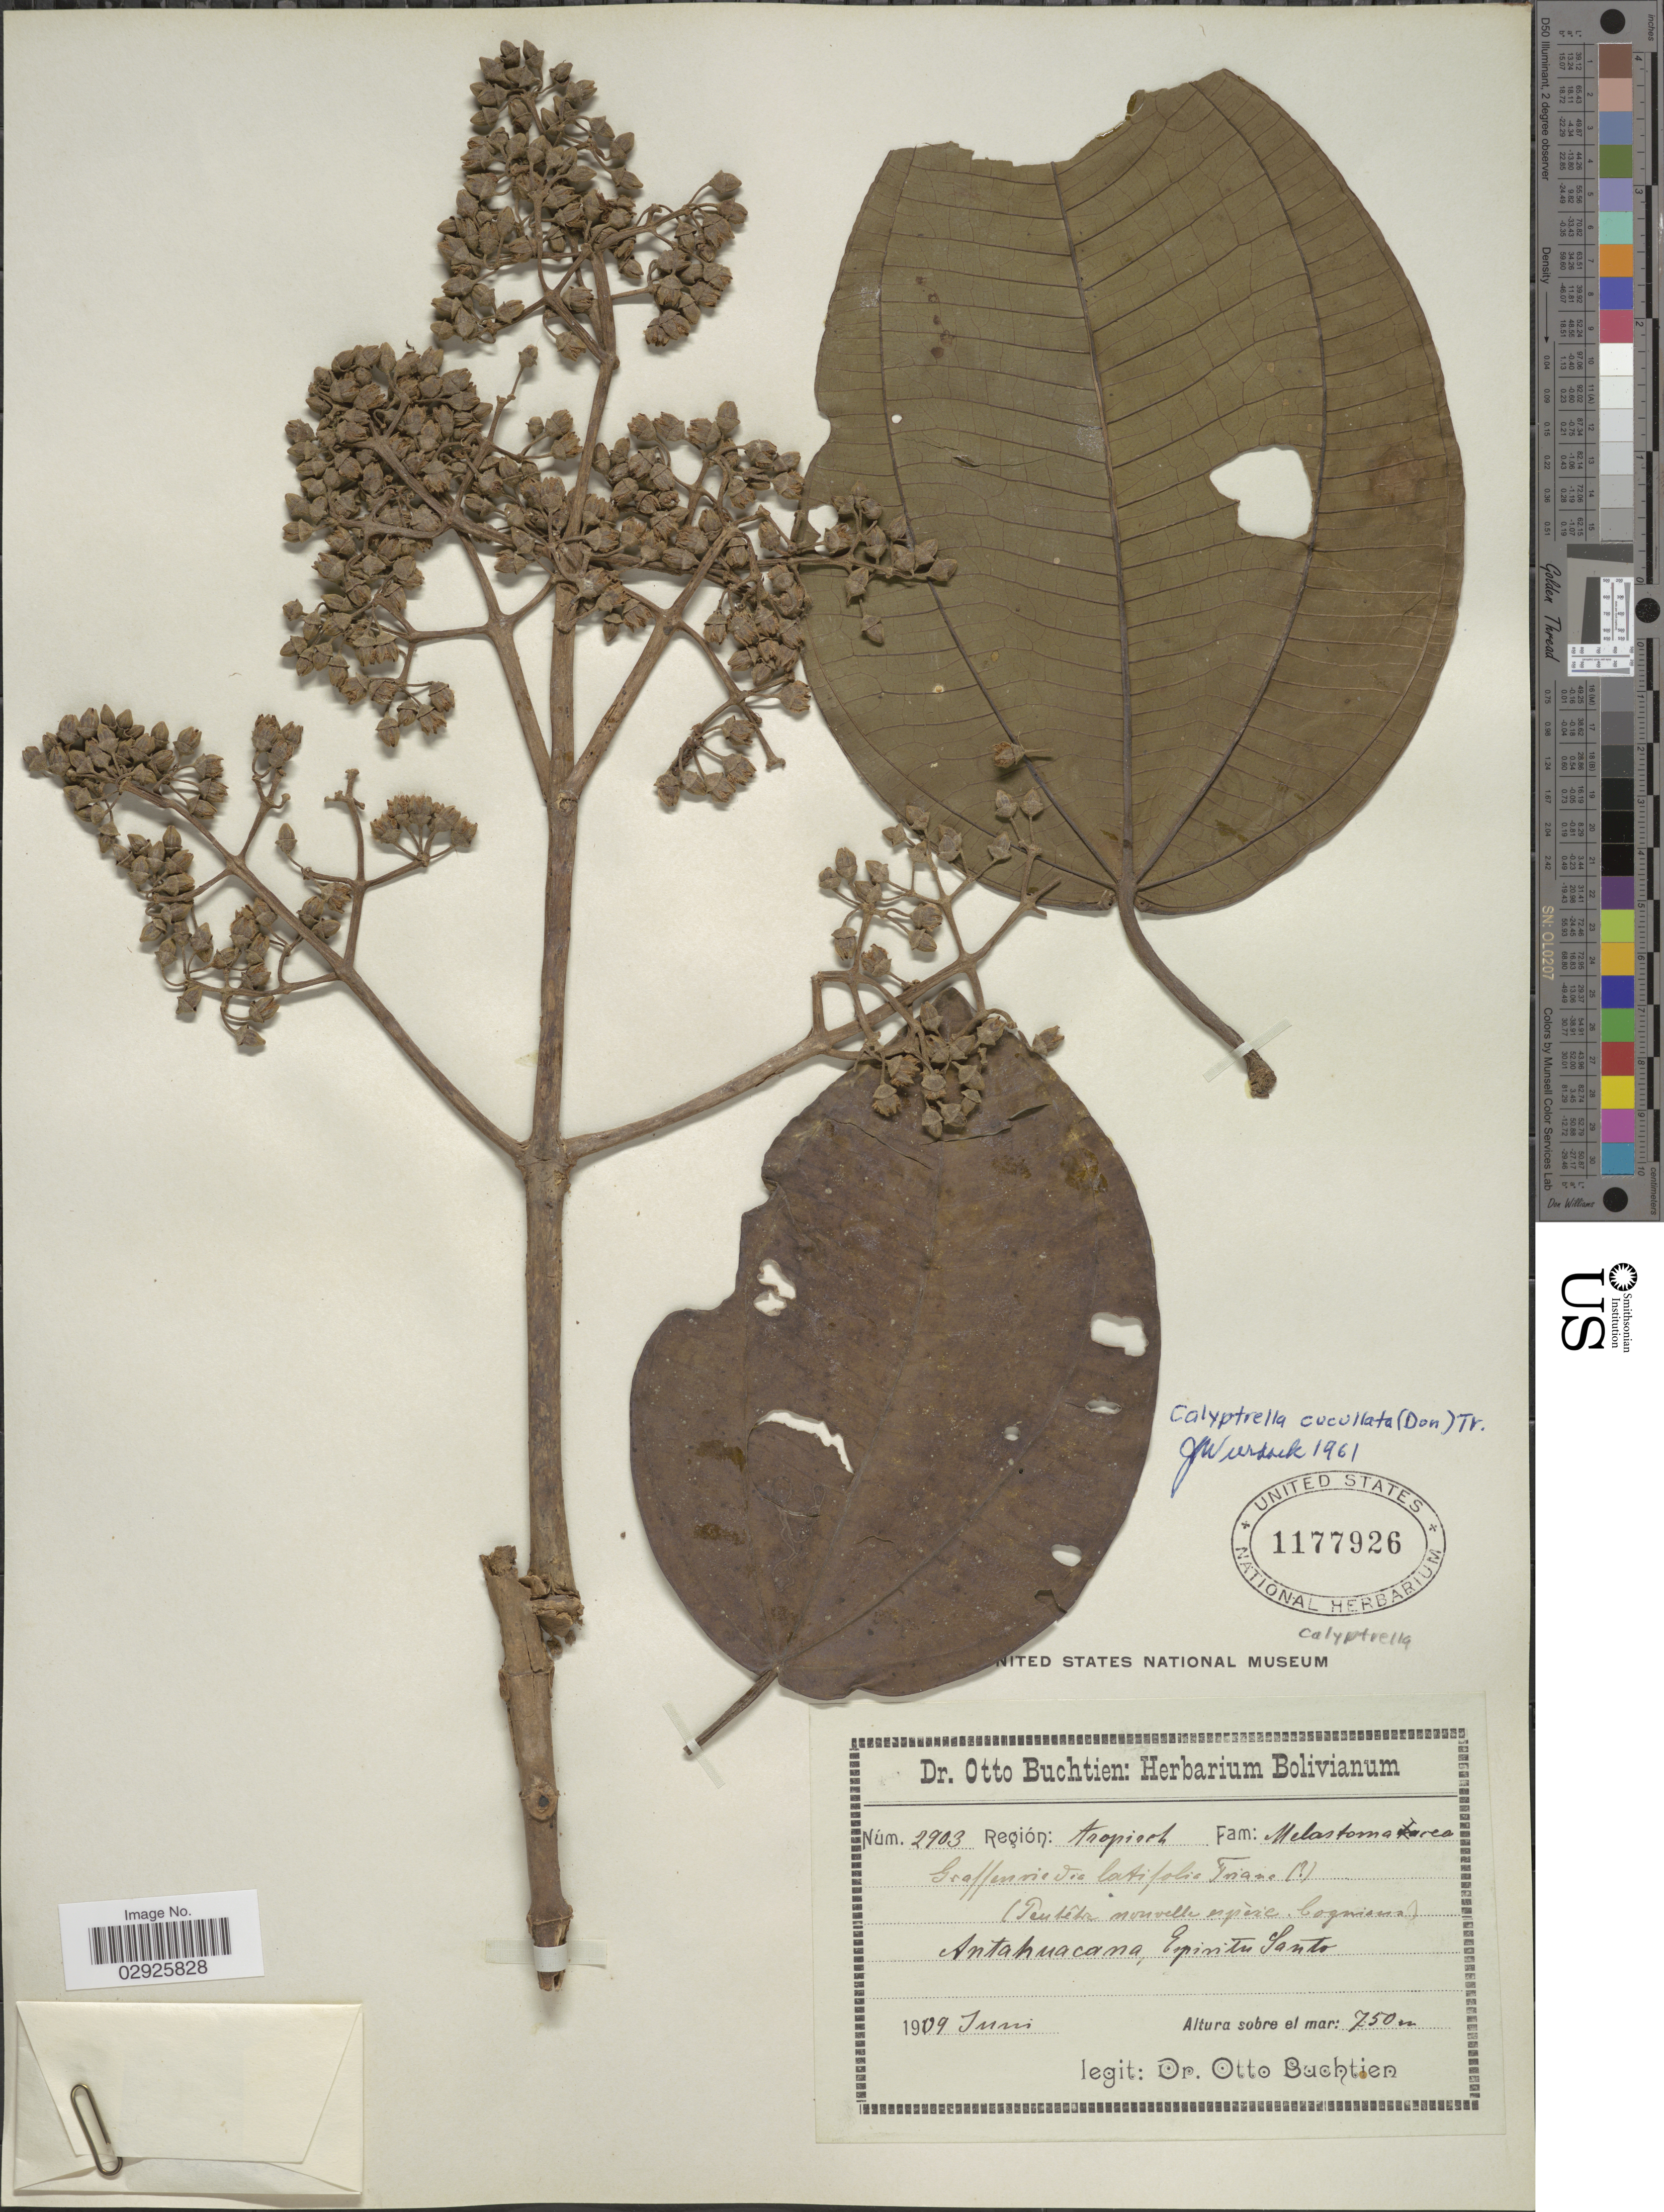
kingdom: Plantae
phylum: Tracheophyta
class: Magnoliopsida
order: Myrtales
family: Melastomataceae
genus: Graffenrieda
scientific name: Graffenrieda cucullata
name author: (Triana) L.O. Williams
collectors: O. Buchtien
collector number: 2903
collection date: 1909-06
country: Bolivia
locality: Antahuacana, Espiritu Santo.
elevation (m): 750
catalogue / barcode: US 1177926